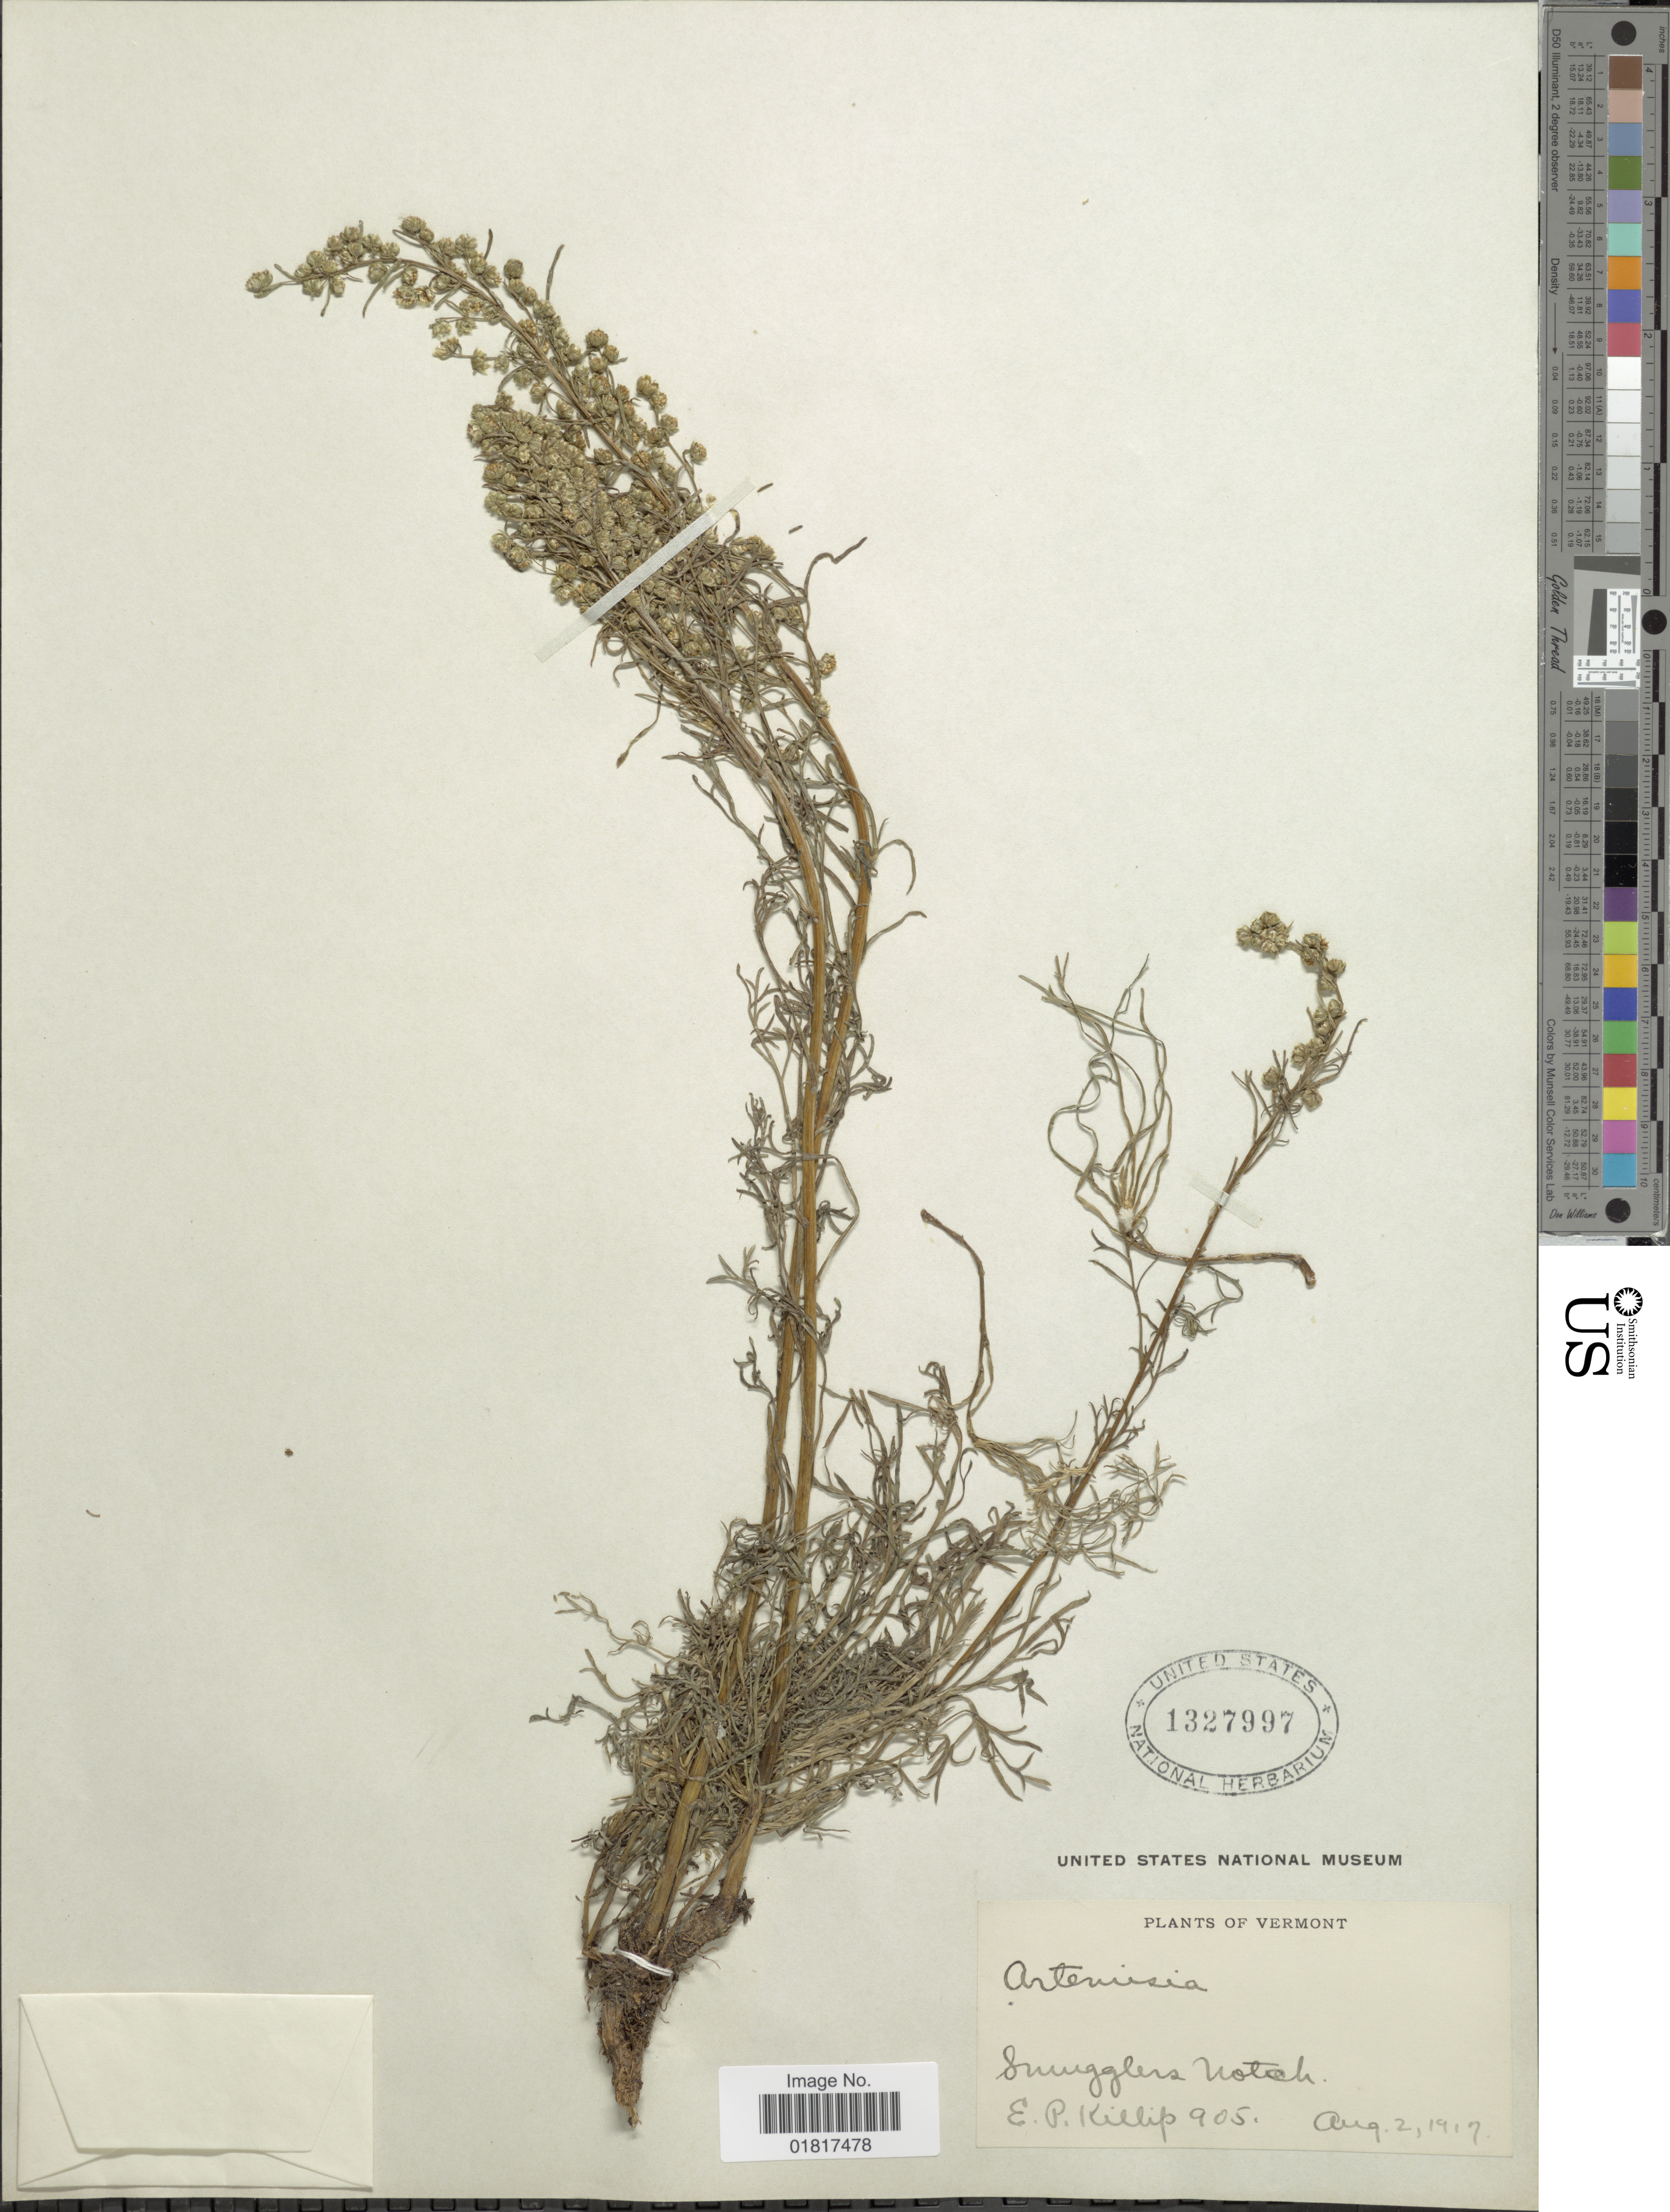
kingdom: Plantae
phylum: Tracheophyta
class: Magnoliopsida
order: Asterales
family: Asteraceae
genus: Artemisia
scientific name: Artemisia sp.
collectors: E. P. Killip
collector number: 905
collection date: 1917-08-02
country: United States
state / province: Vermont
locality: Snugglers Notch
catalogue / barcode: US 1327997